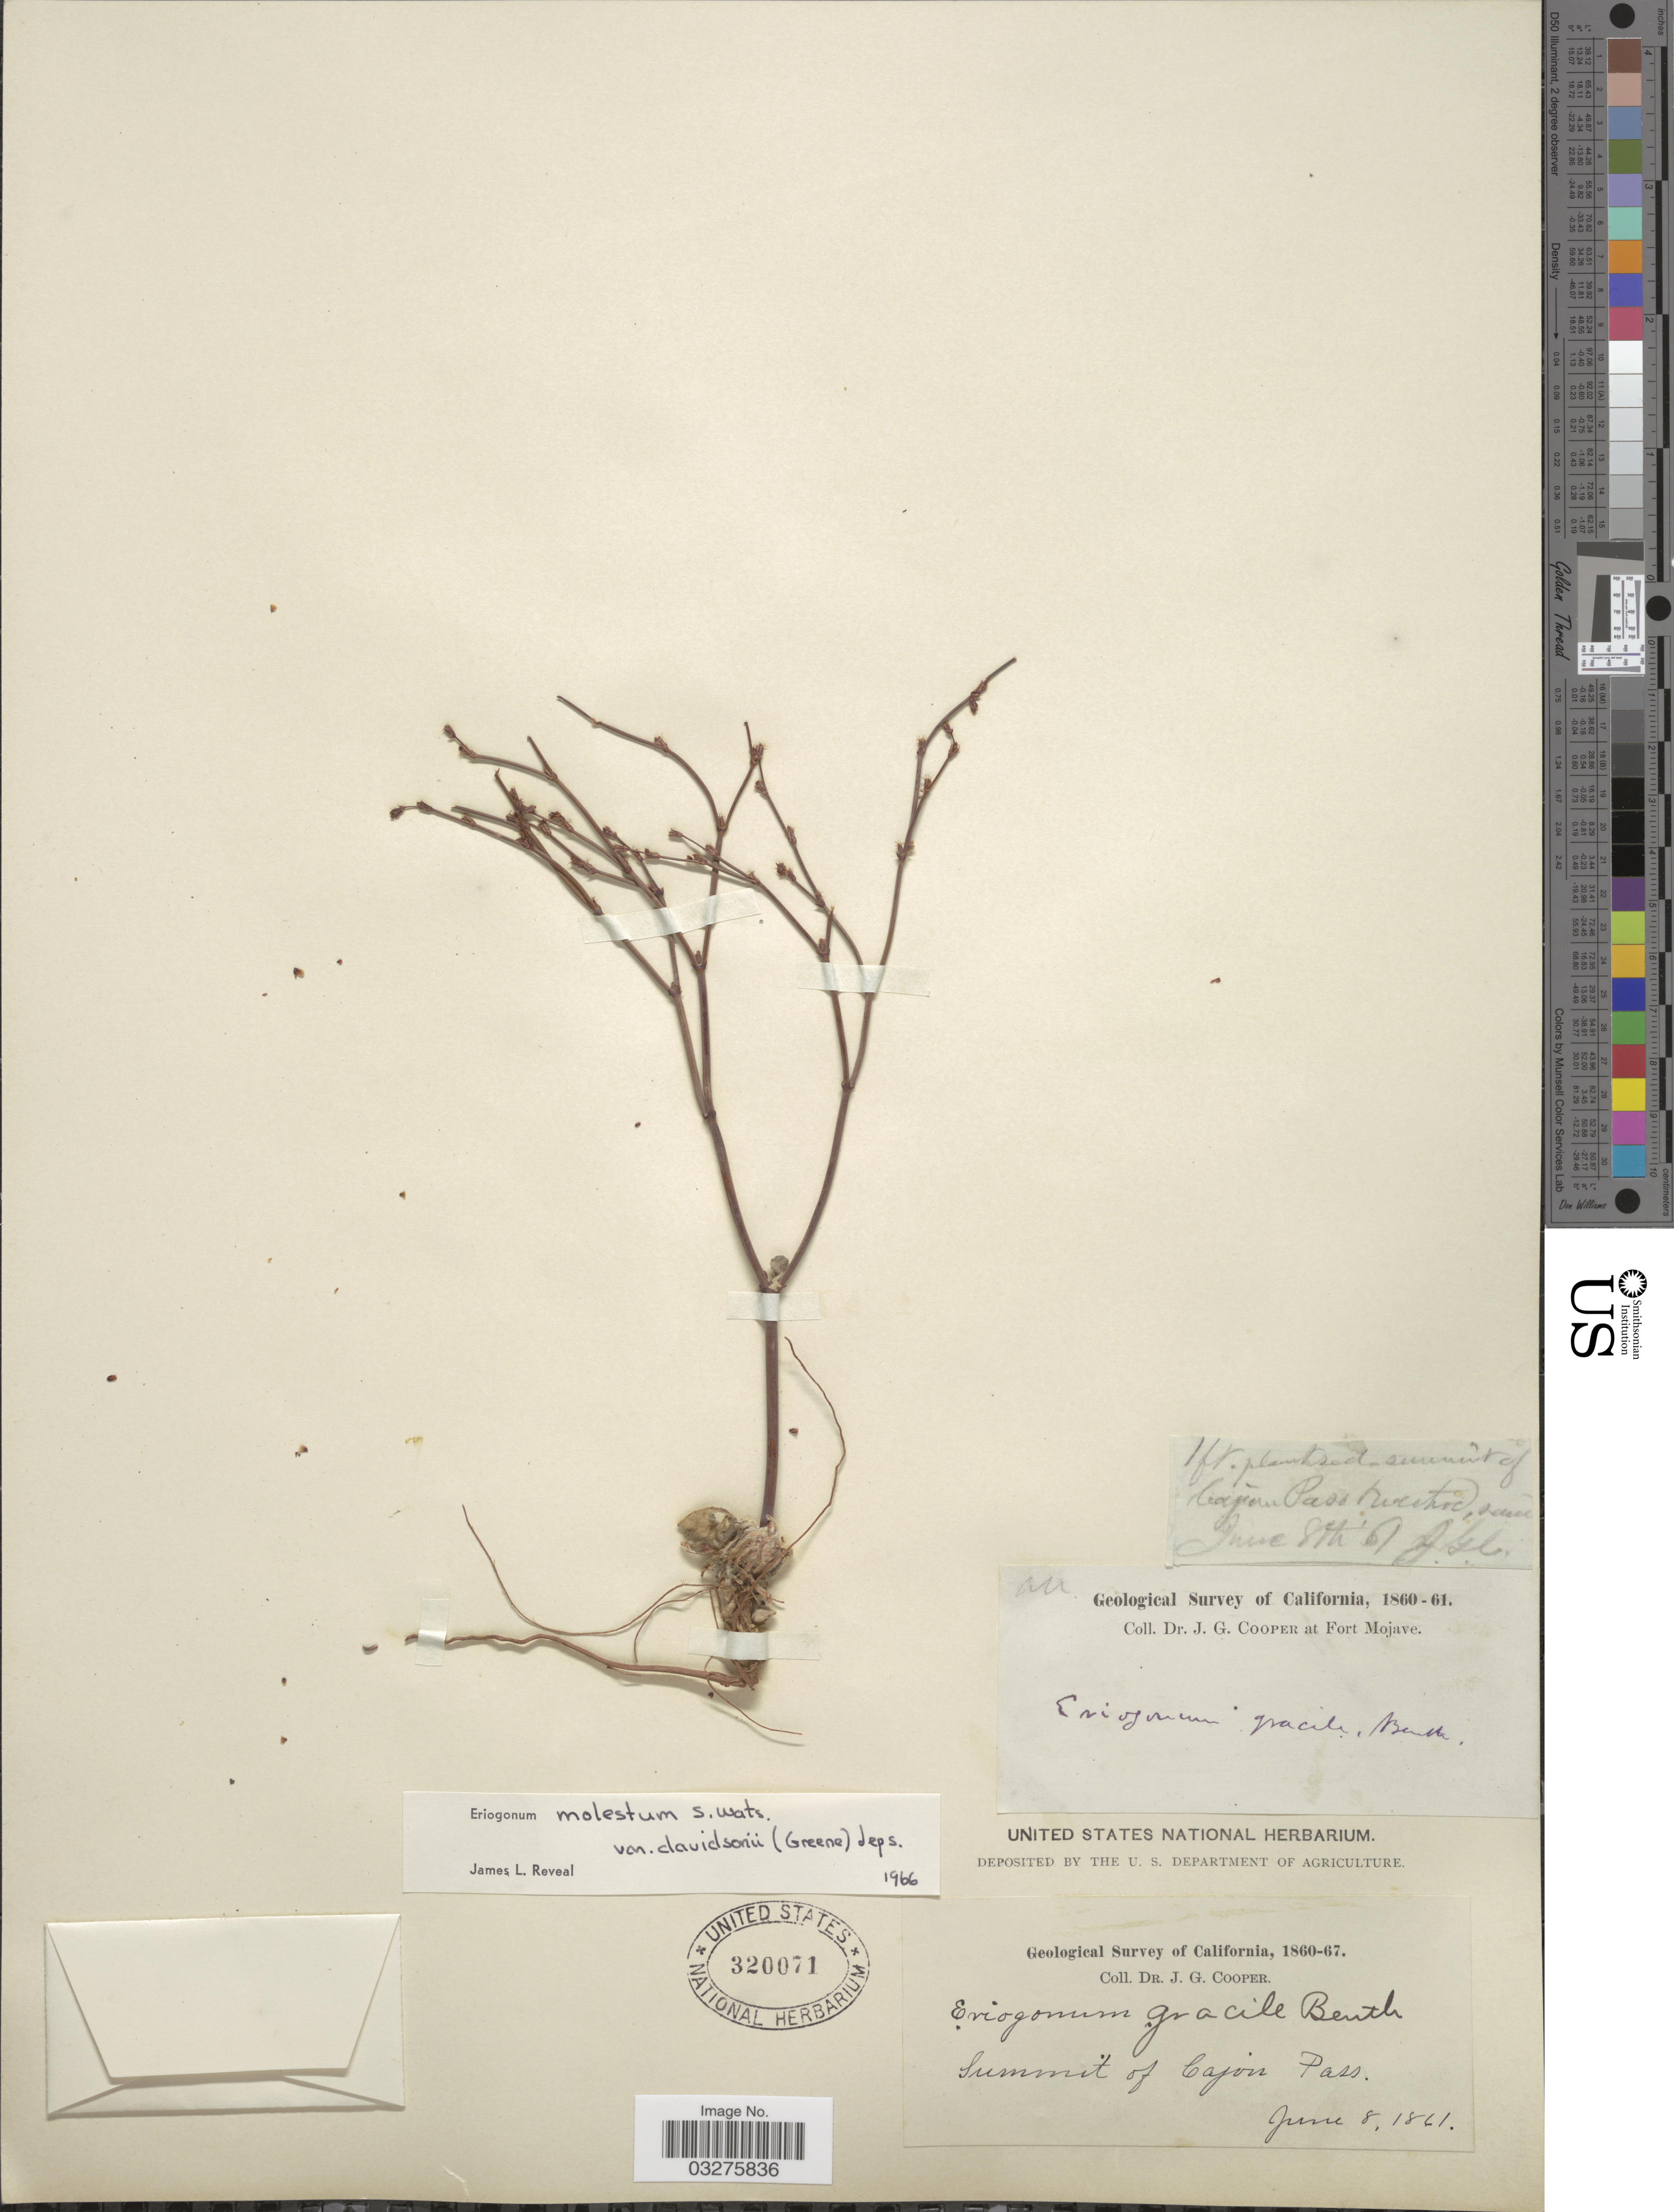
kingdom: Plantae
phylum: Tracheophyta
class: Magnoliopsida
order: Caryophyllales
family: Polygonaceae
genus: Eriogonum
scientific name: Eriogonum davidsonii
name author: Greene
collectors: J. G. Cooper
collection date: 1861-06-08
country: United States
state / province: California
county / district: San Bernardino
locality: Summit of Cajon Pass.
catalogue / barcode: US 320071